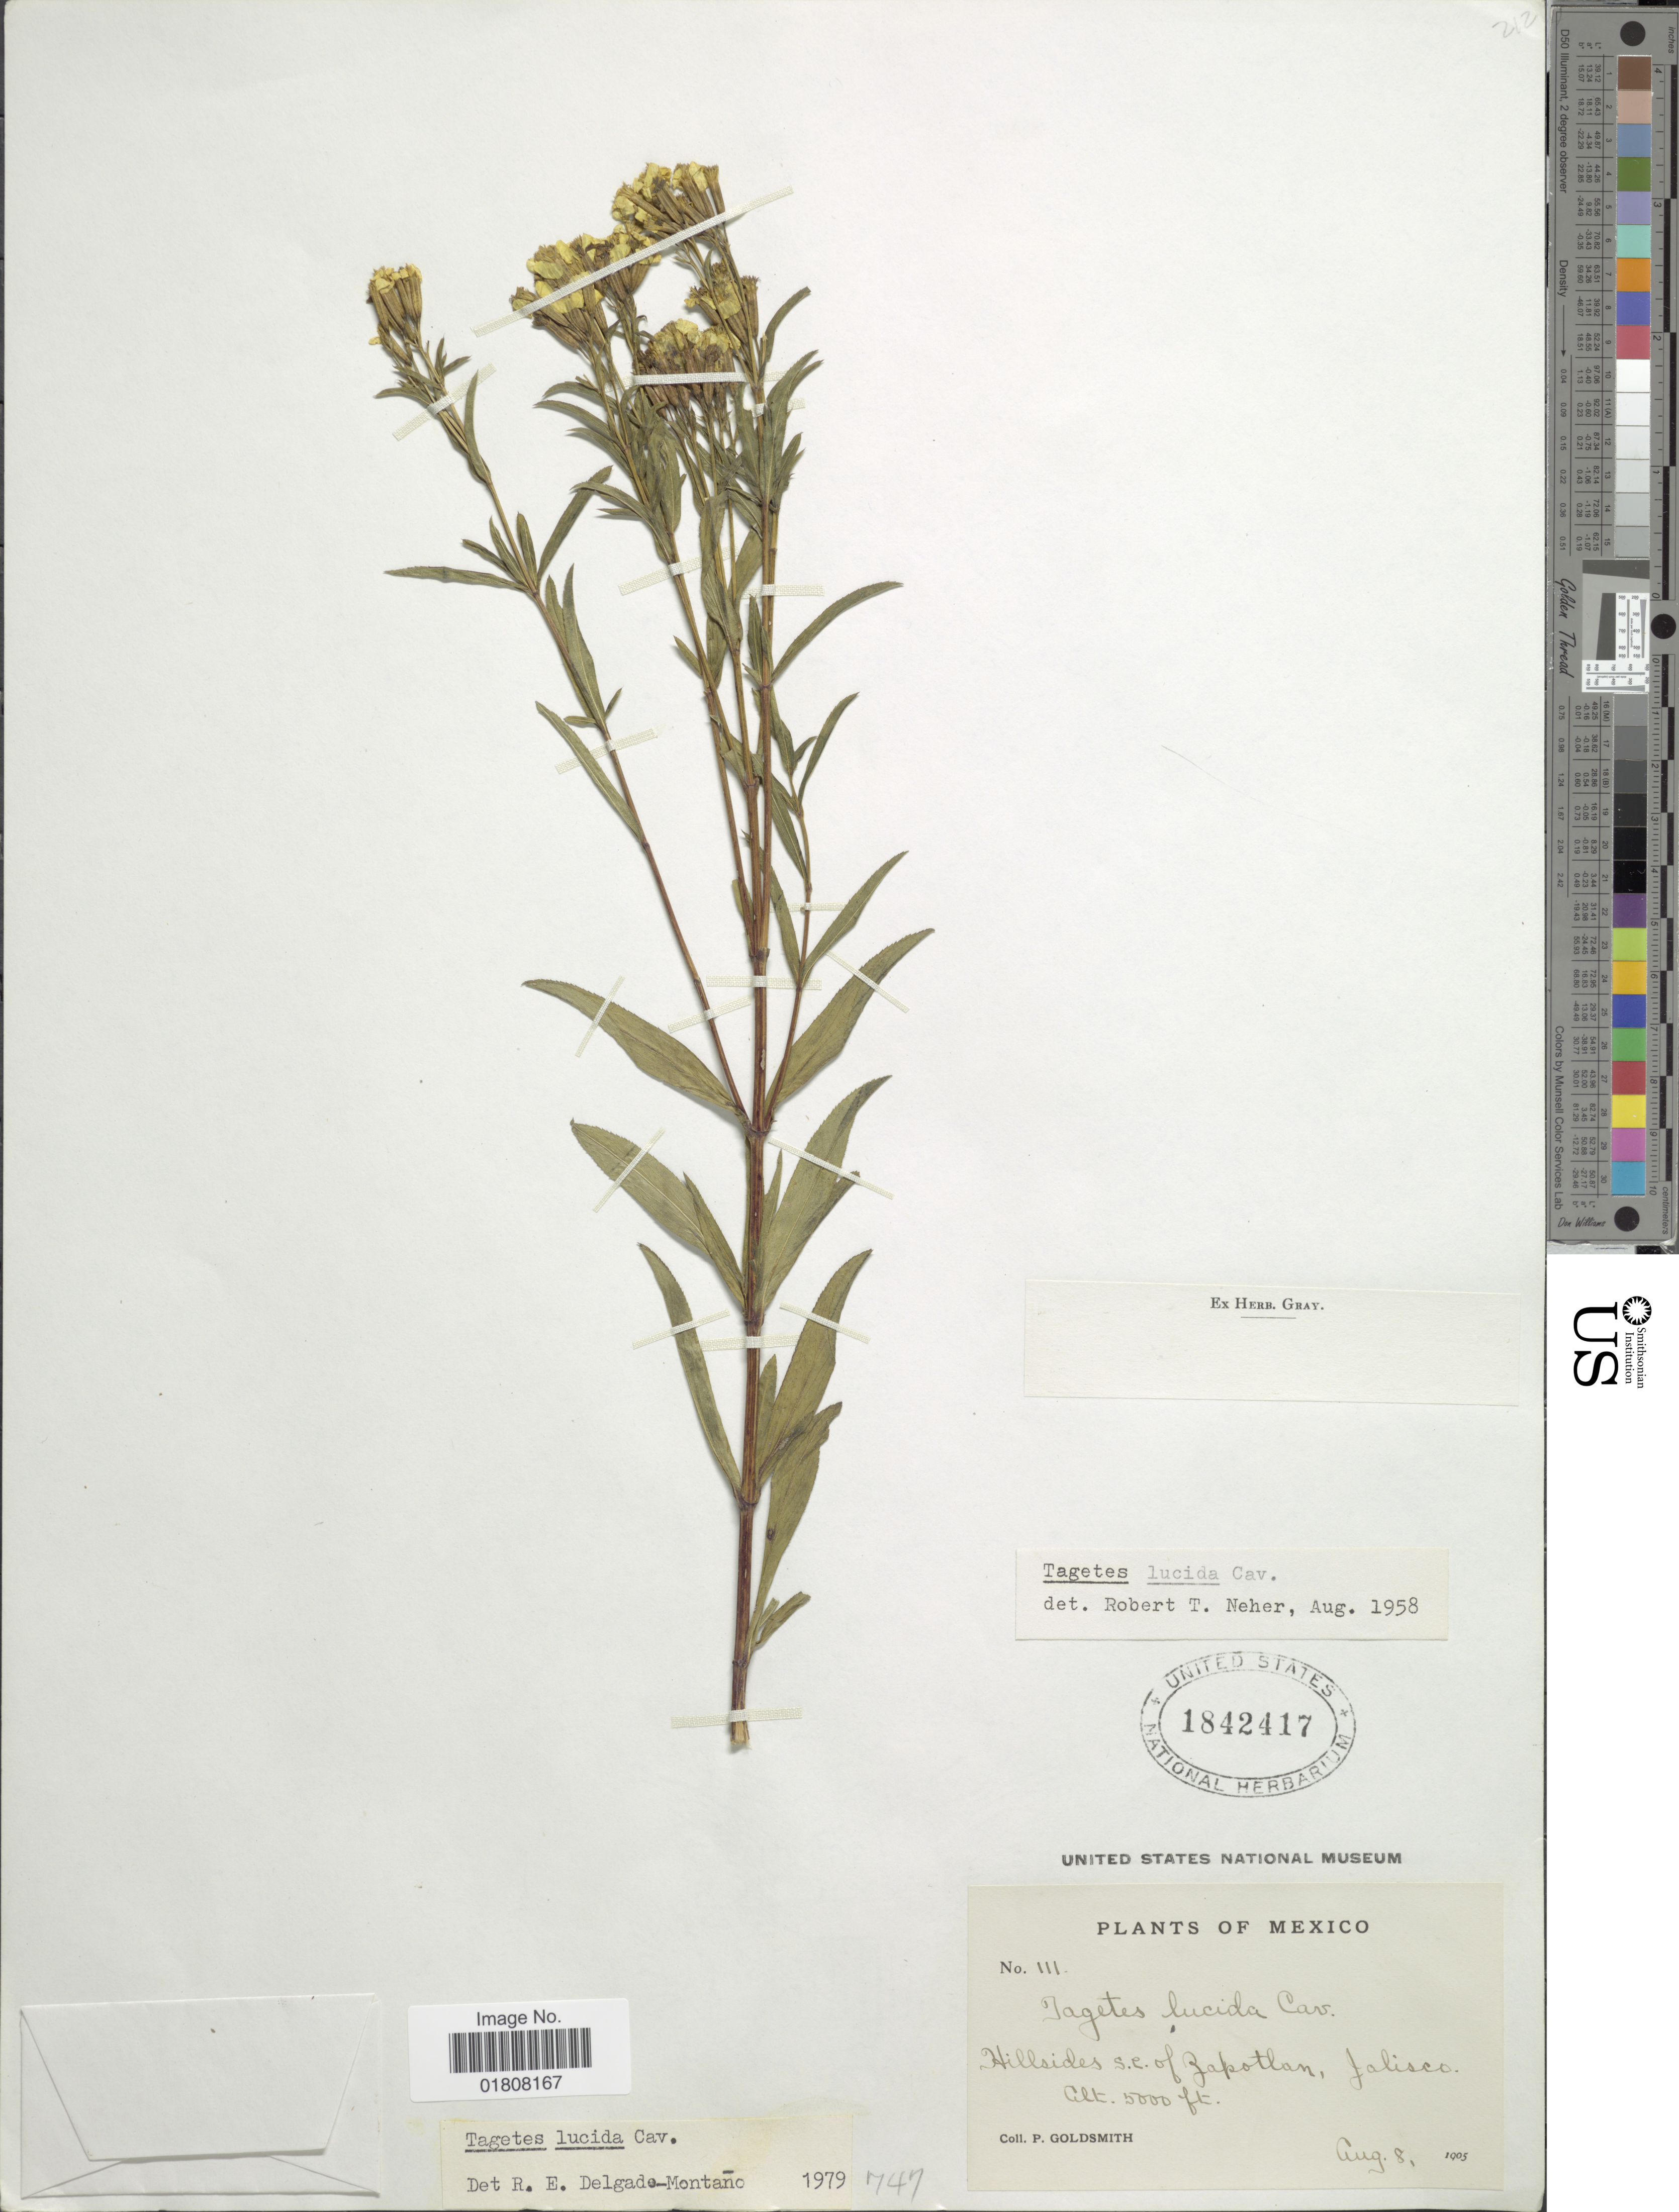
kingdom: Plantae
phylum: Tracheophyta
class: Magnoliopsida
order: Asterales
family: Asteraceae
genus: Tagetes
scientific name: Tagetes lucida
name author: Cav.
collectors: P. Goldsmith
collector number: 111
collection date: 1905-08-08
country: Mexico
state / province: Jalisco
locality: HillsidesS. E. of Zapotlan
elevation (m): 1524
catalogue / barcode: US 1842417